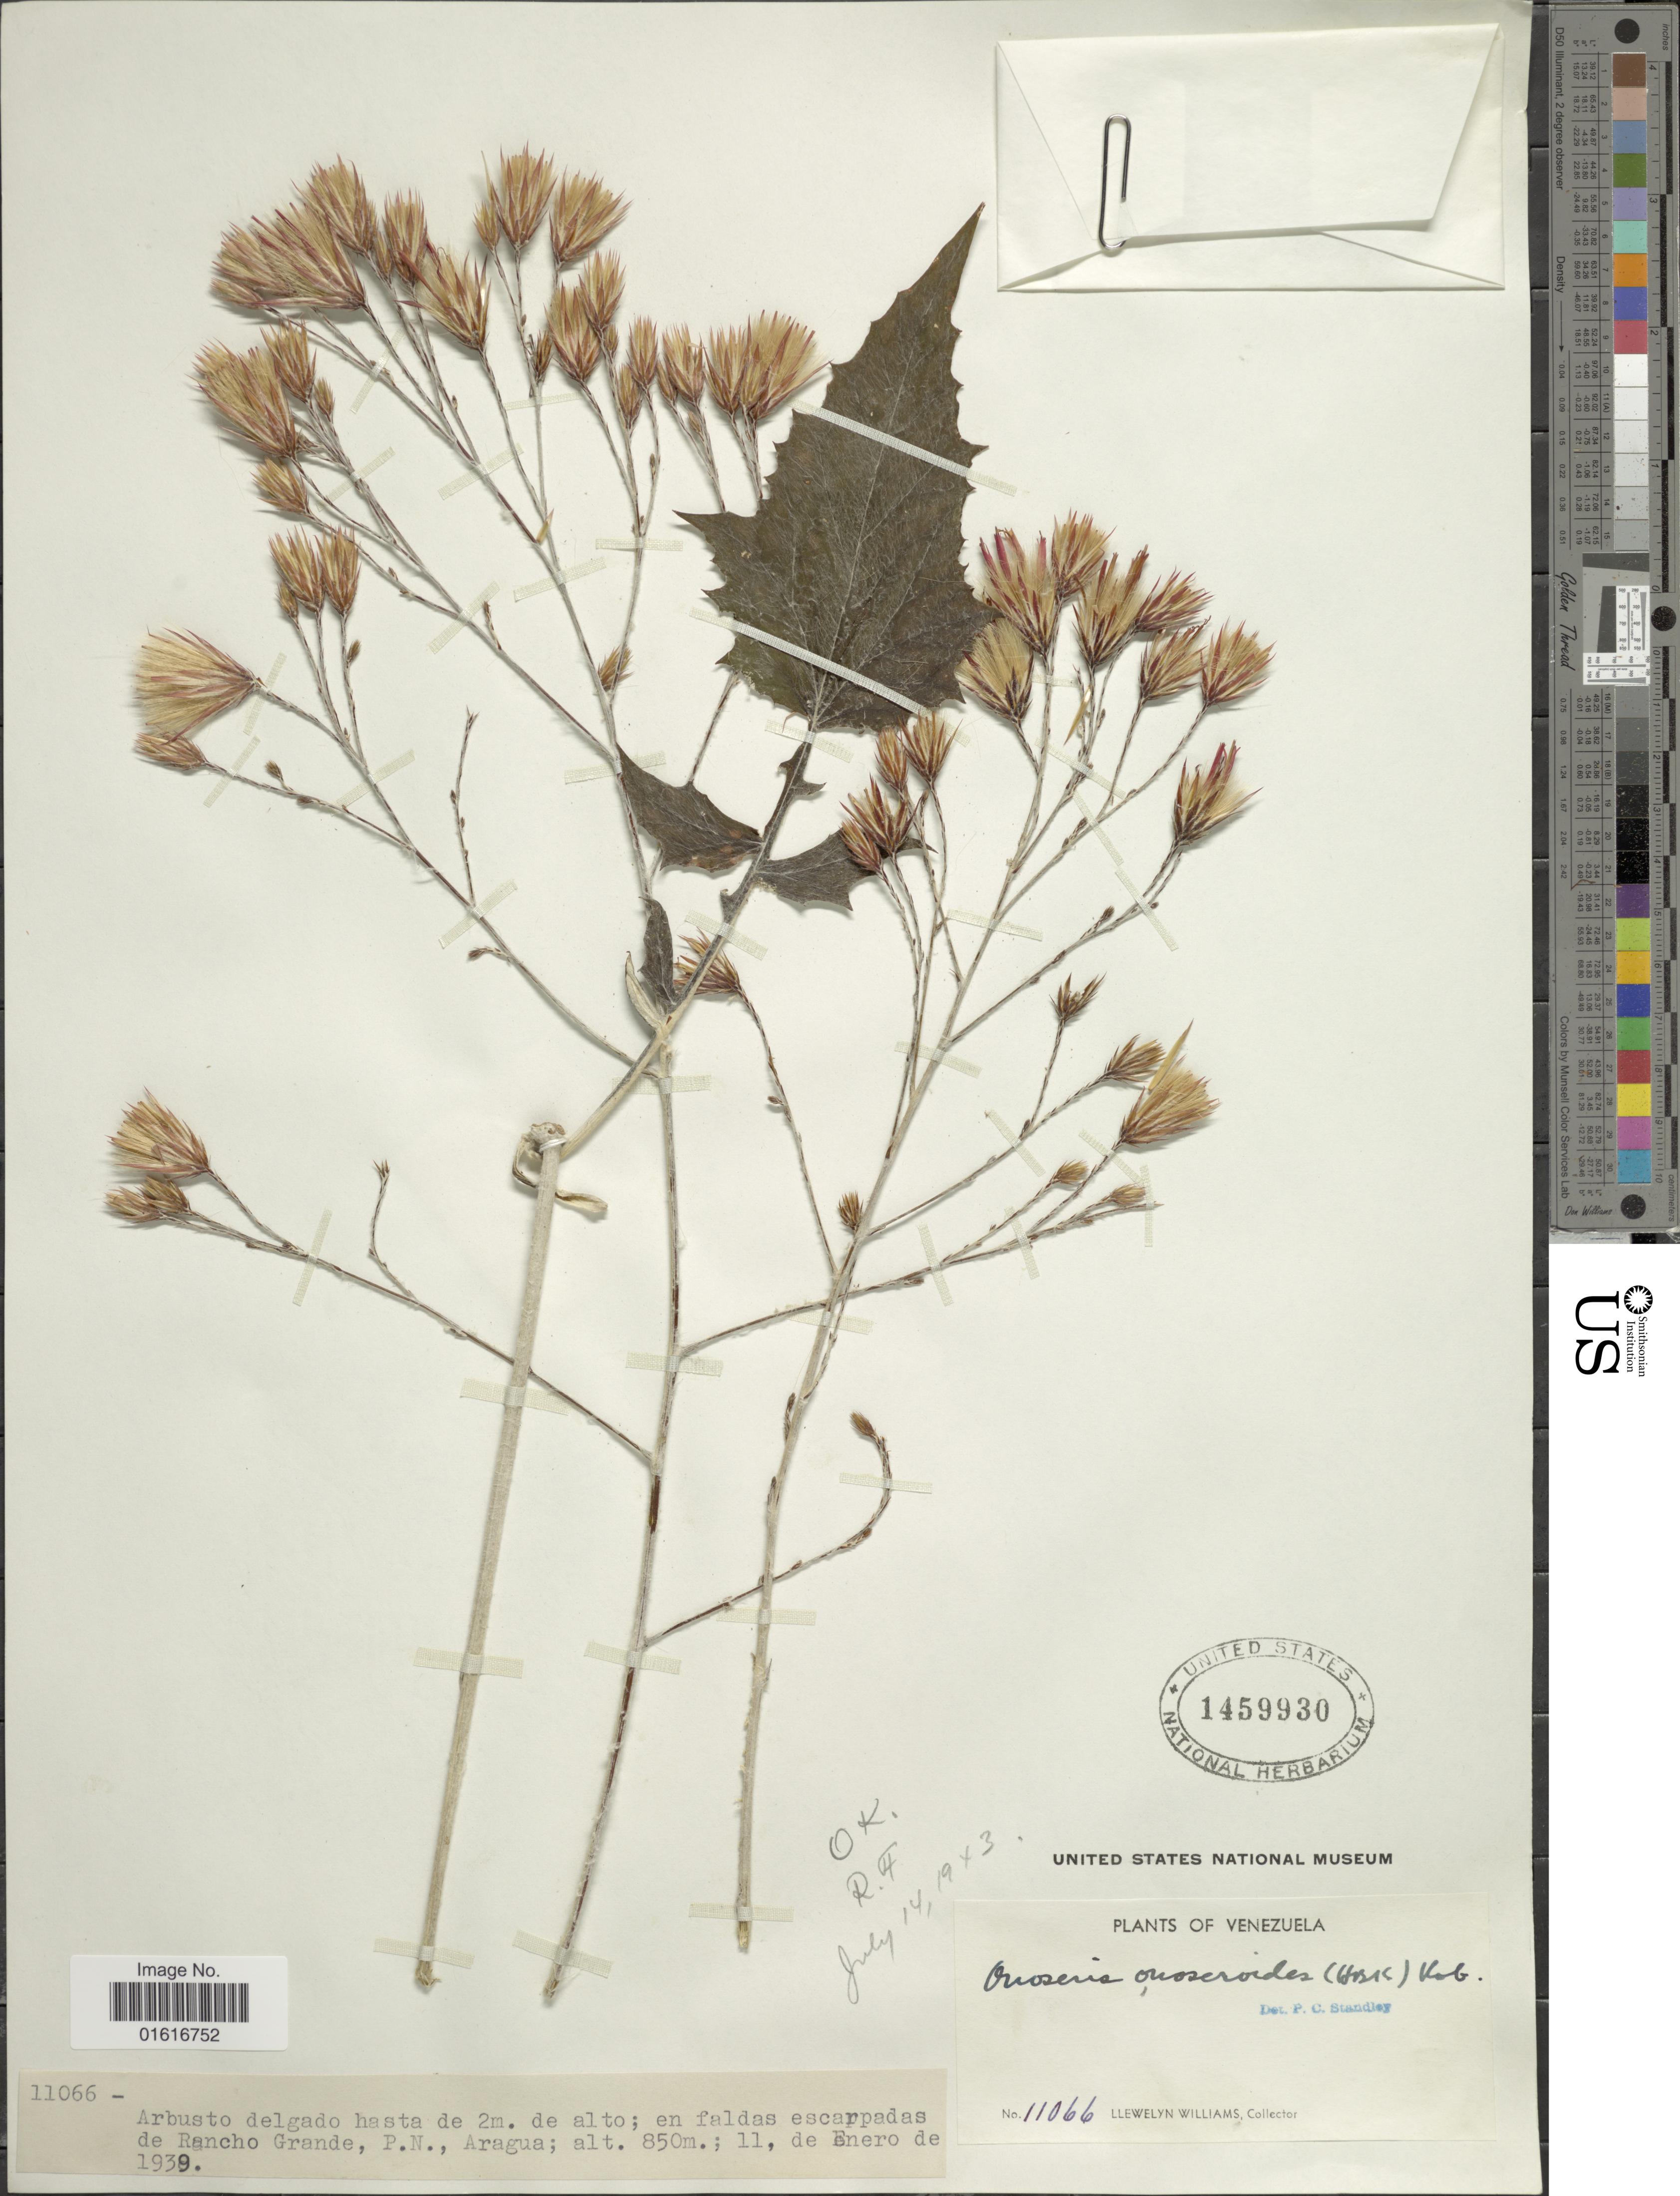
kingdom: Plantae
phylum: Tracheophyta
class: Magnoliopsida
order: Asterales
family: Asteraceae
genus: Onoseris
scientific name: Onoseris onoseroides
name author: (Kunth) B.L. Rob.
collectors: Ll. Williams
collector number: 11066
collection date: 1939-01-11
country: Venezuela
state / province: Aragua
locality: Arbusto delgado hasta de 2m. de alto: en faldas escarpadas de Rancho Grande, P.N.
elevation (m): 850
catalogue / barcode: US 1459930